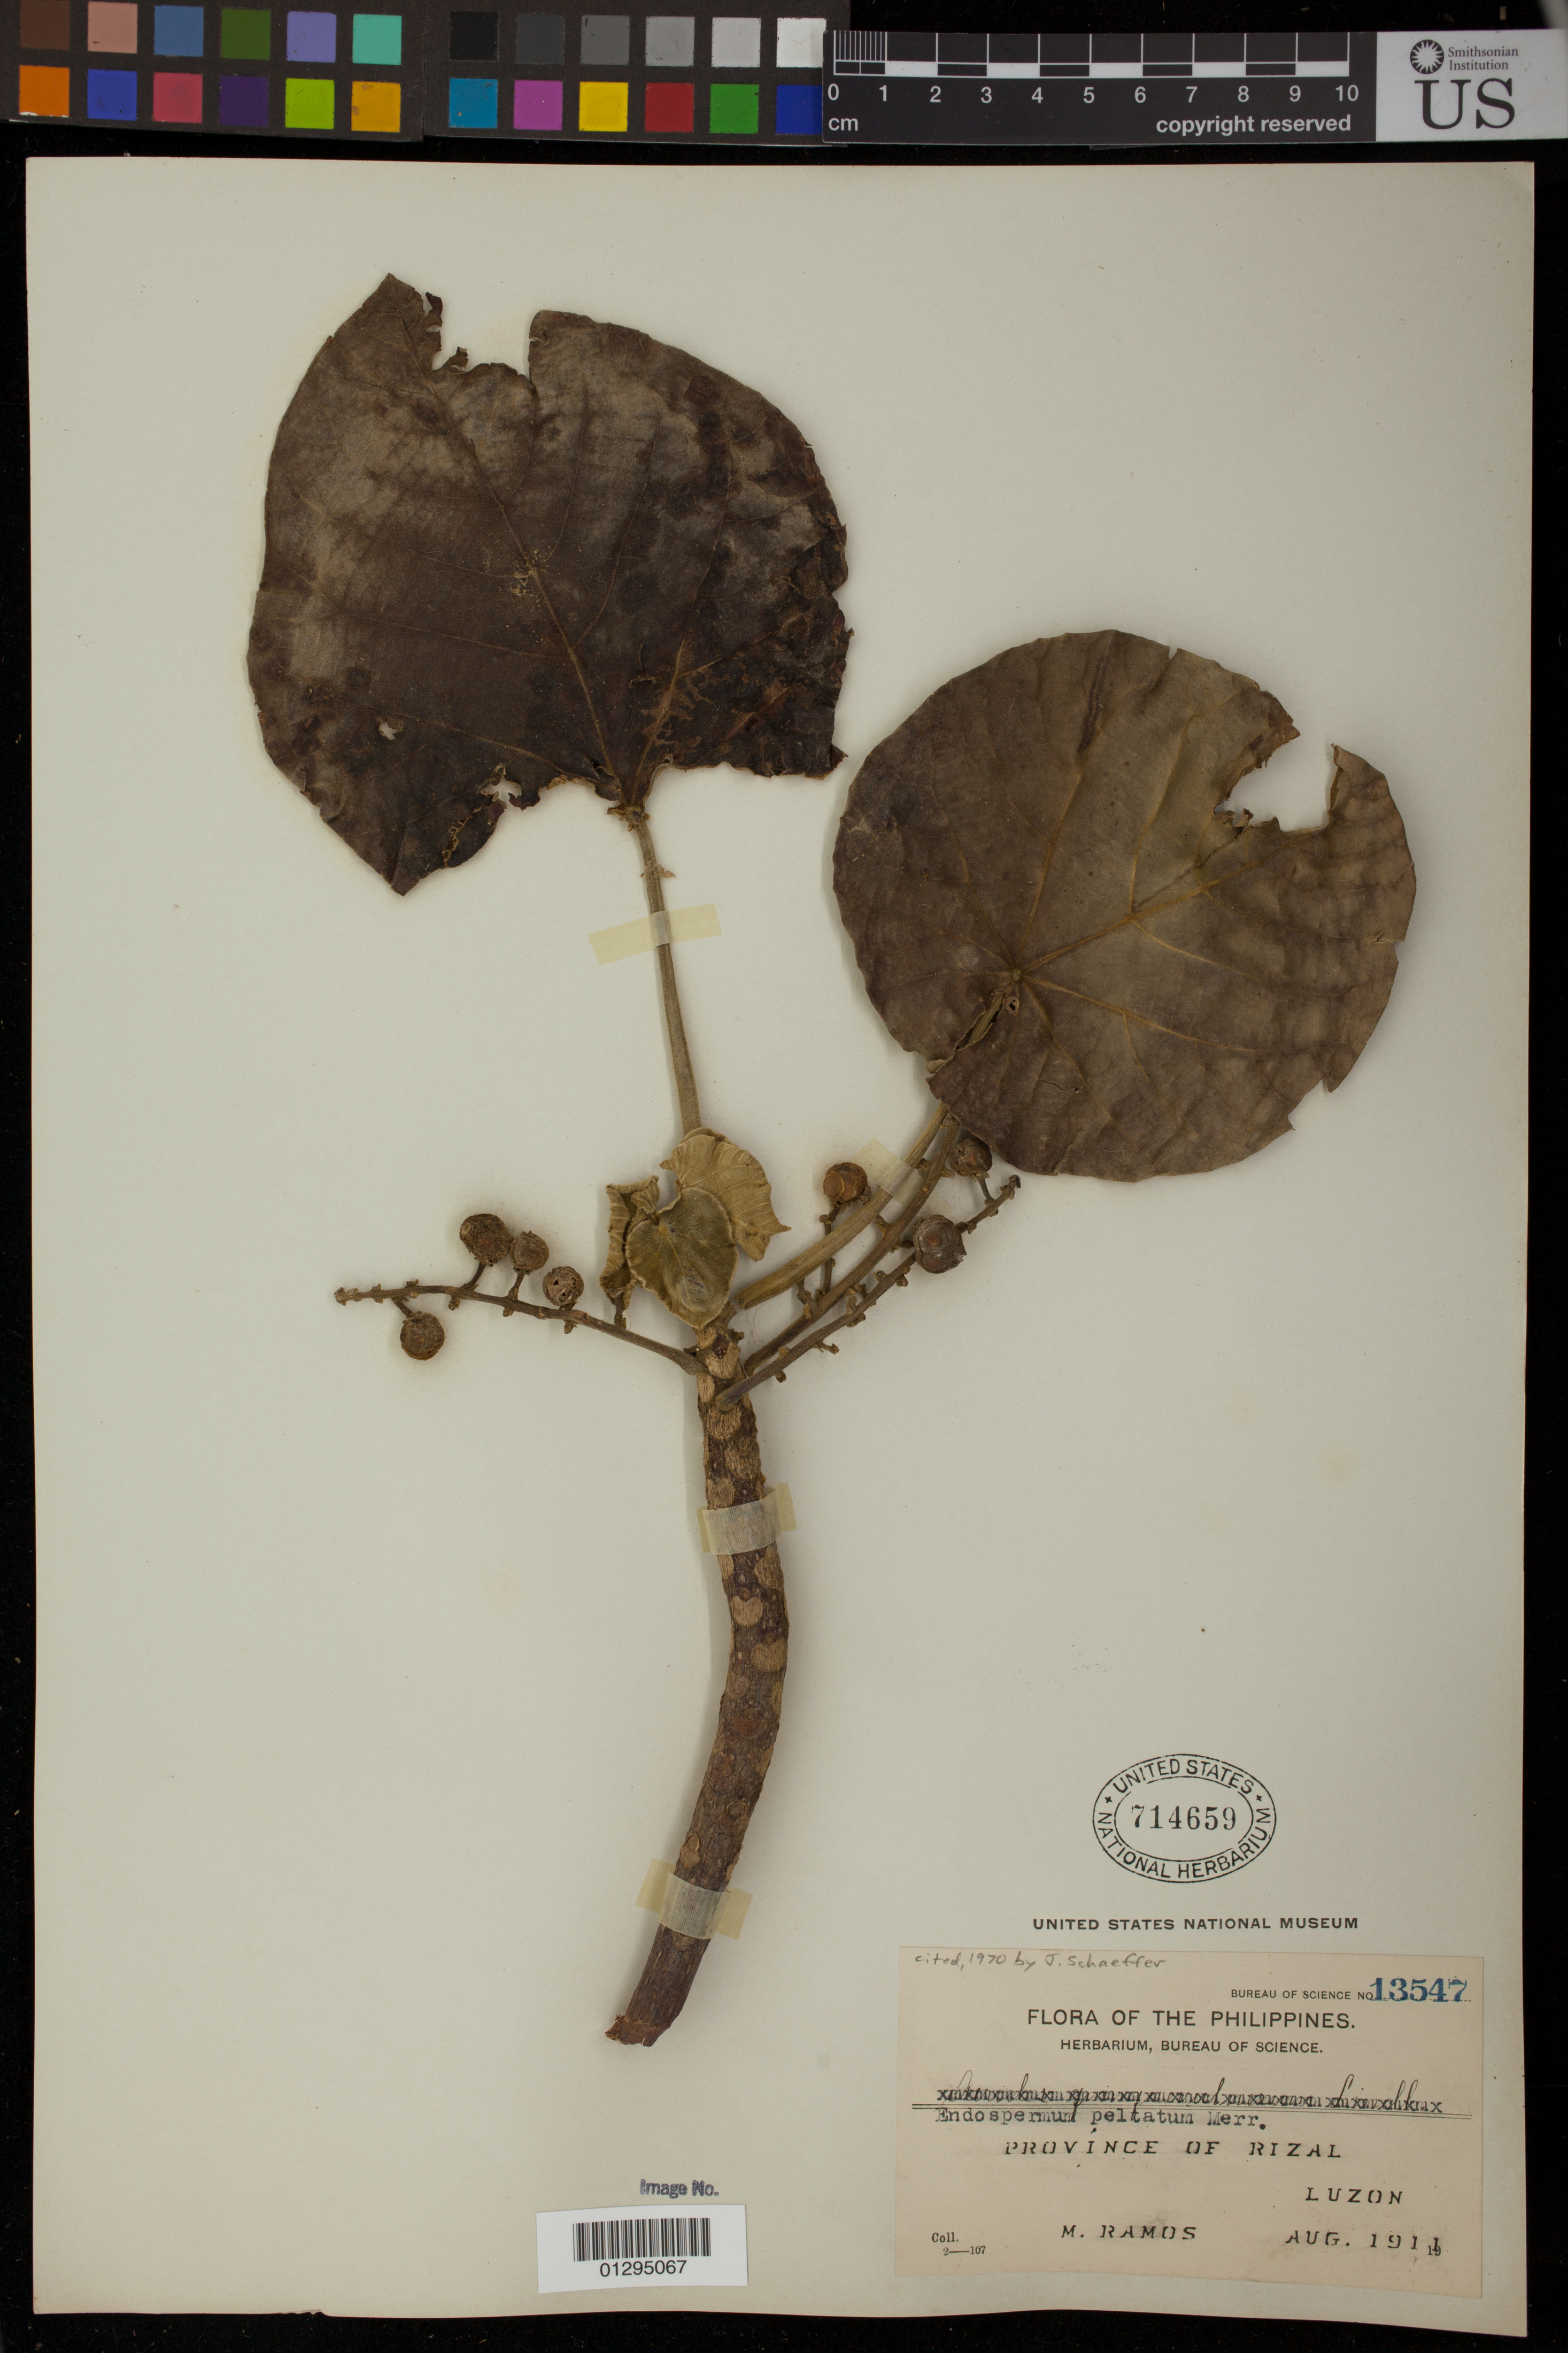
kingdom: Plantae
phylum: Tracheophyta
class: Magnoliopsida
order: Malpighiales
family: Euphorbiaceae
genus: Endospermum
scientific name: Endospermum peltatum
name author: Merr.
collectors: M. Ramos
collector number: Bur. Sci. 13547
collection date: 1911-08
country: Philippines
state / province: Calabarzon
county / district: Rizal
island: Luzon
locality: Province of Rizal, Luzon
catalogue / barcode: US 714659